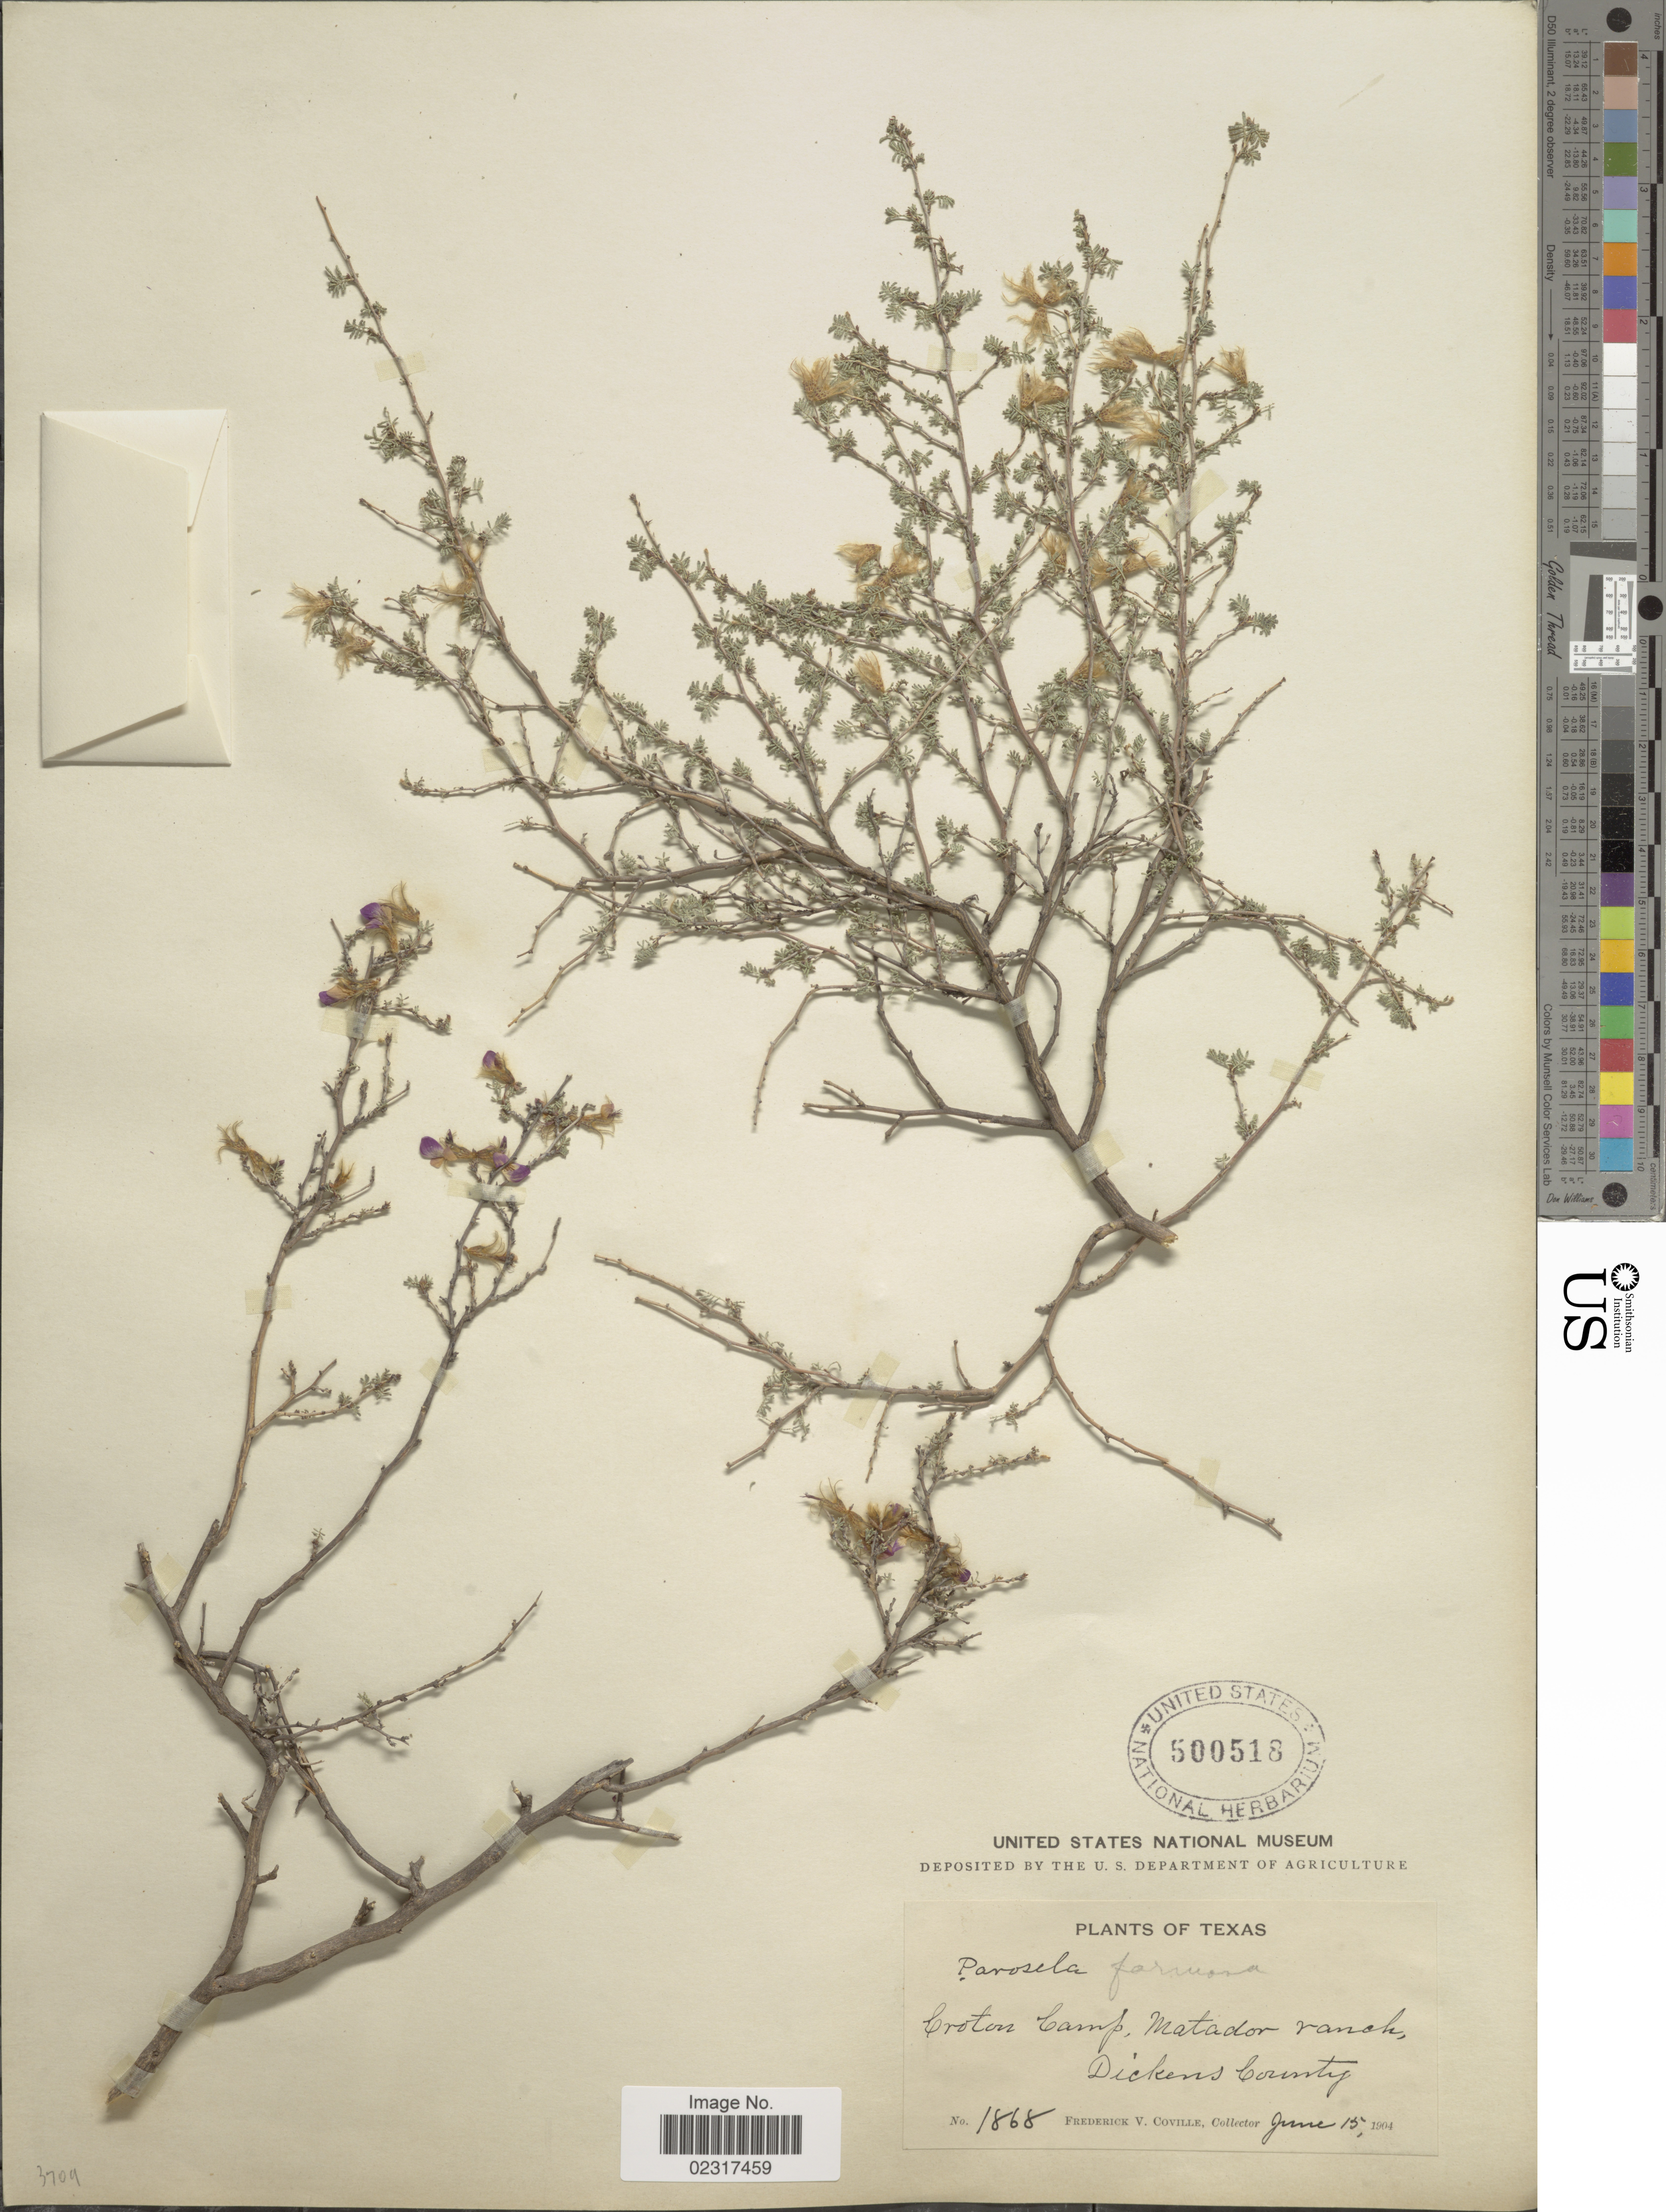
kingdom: Plantae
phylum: Tracheophyta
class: Magnoliopsida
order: Fabales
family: Fabaceae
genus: Dalea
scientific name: Dalea formosa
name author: Torr.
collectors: F. V. Coville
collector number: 1868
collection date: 1904-06-15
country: United States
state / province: Texas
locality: Croton Camp, Matador ranch, Dickens County.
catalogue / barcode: US 500518